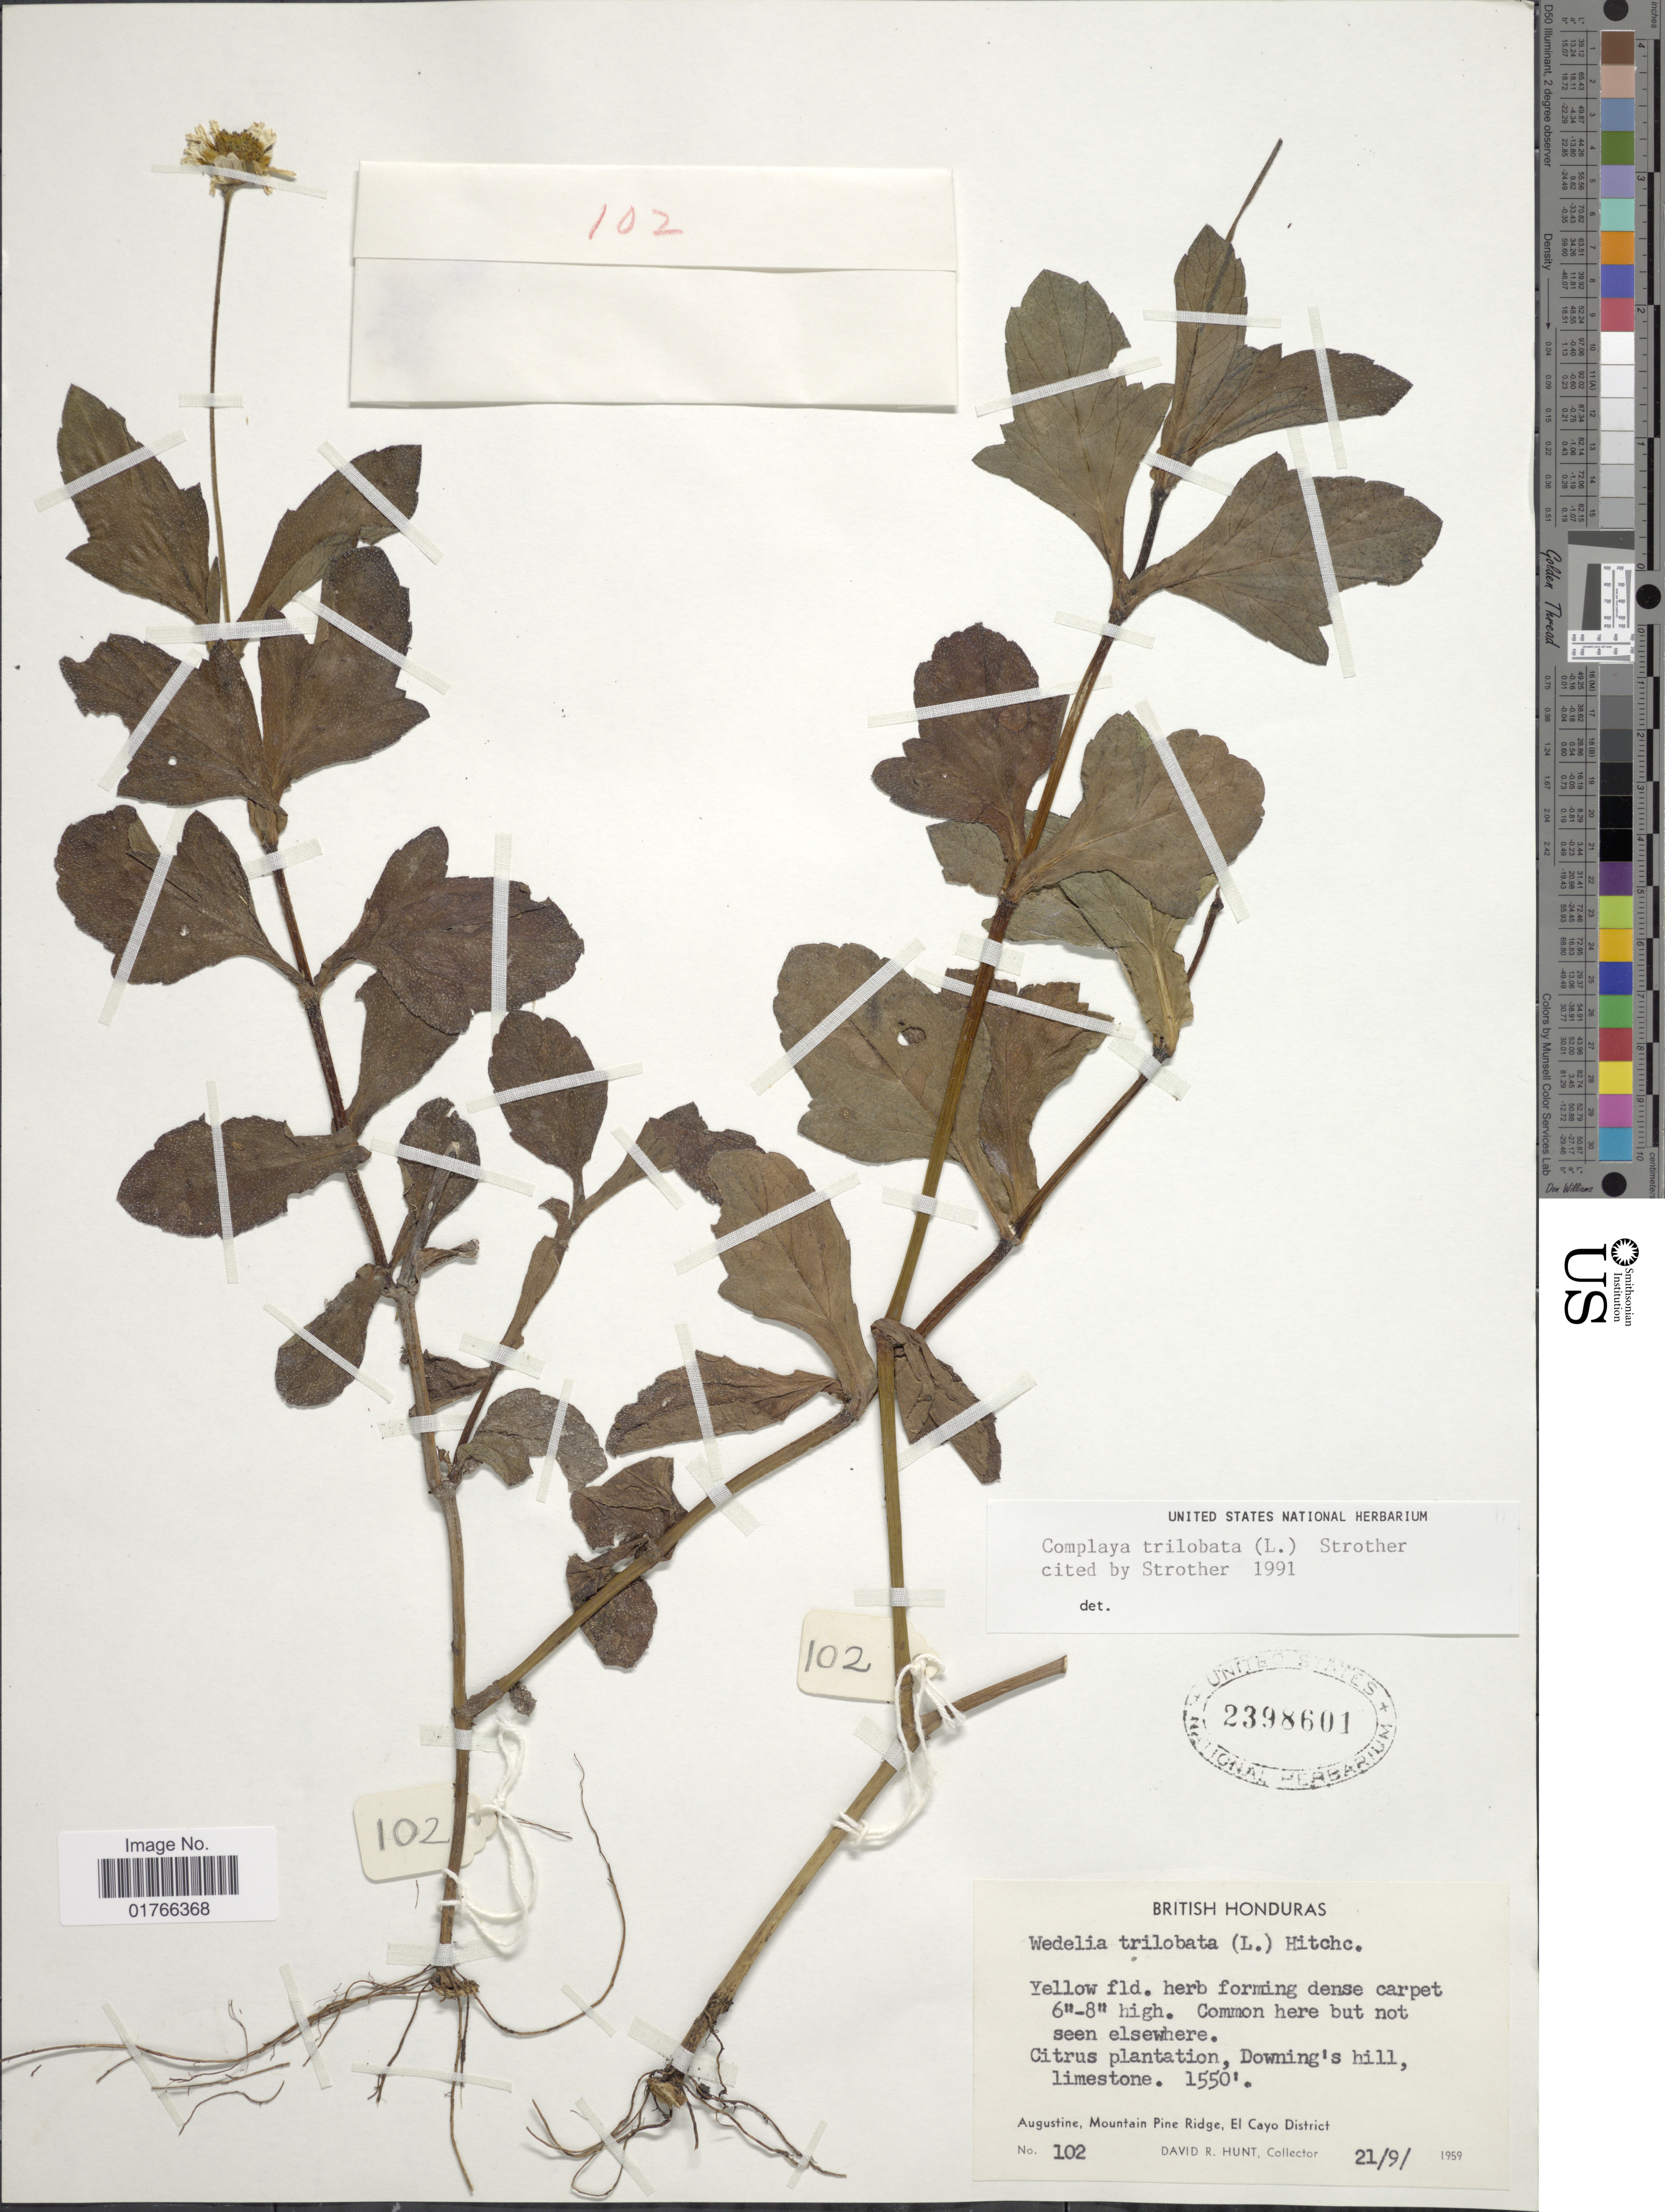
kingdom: Plantae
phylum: Tracheophyta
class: Magnoliopsida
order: Asterales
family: Asteraceae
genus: Sphagneticola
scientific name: Sphagneticola trilobata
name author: (L.) Pruski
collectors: D. R. Hunt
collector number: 102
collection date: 1959-09-21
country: Belize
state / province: Cayo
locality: British Honduras, Augustine, Mountain Pine Ridge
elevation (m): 472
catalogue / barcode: US 2398601